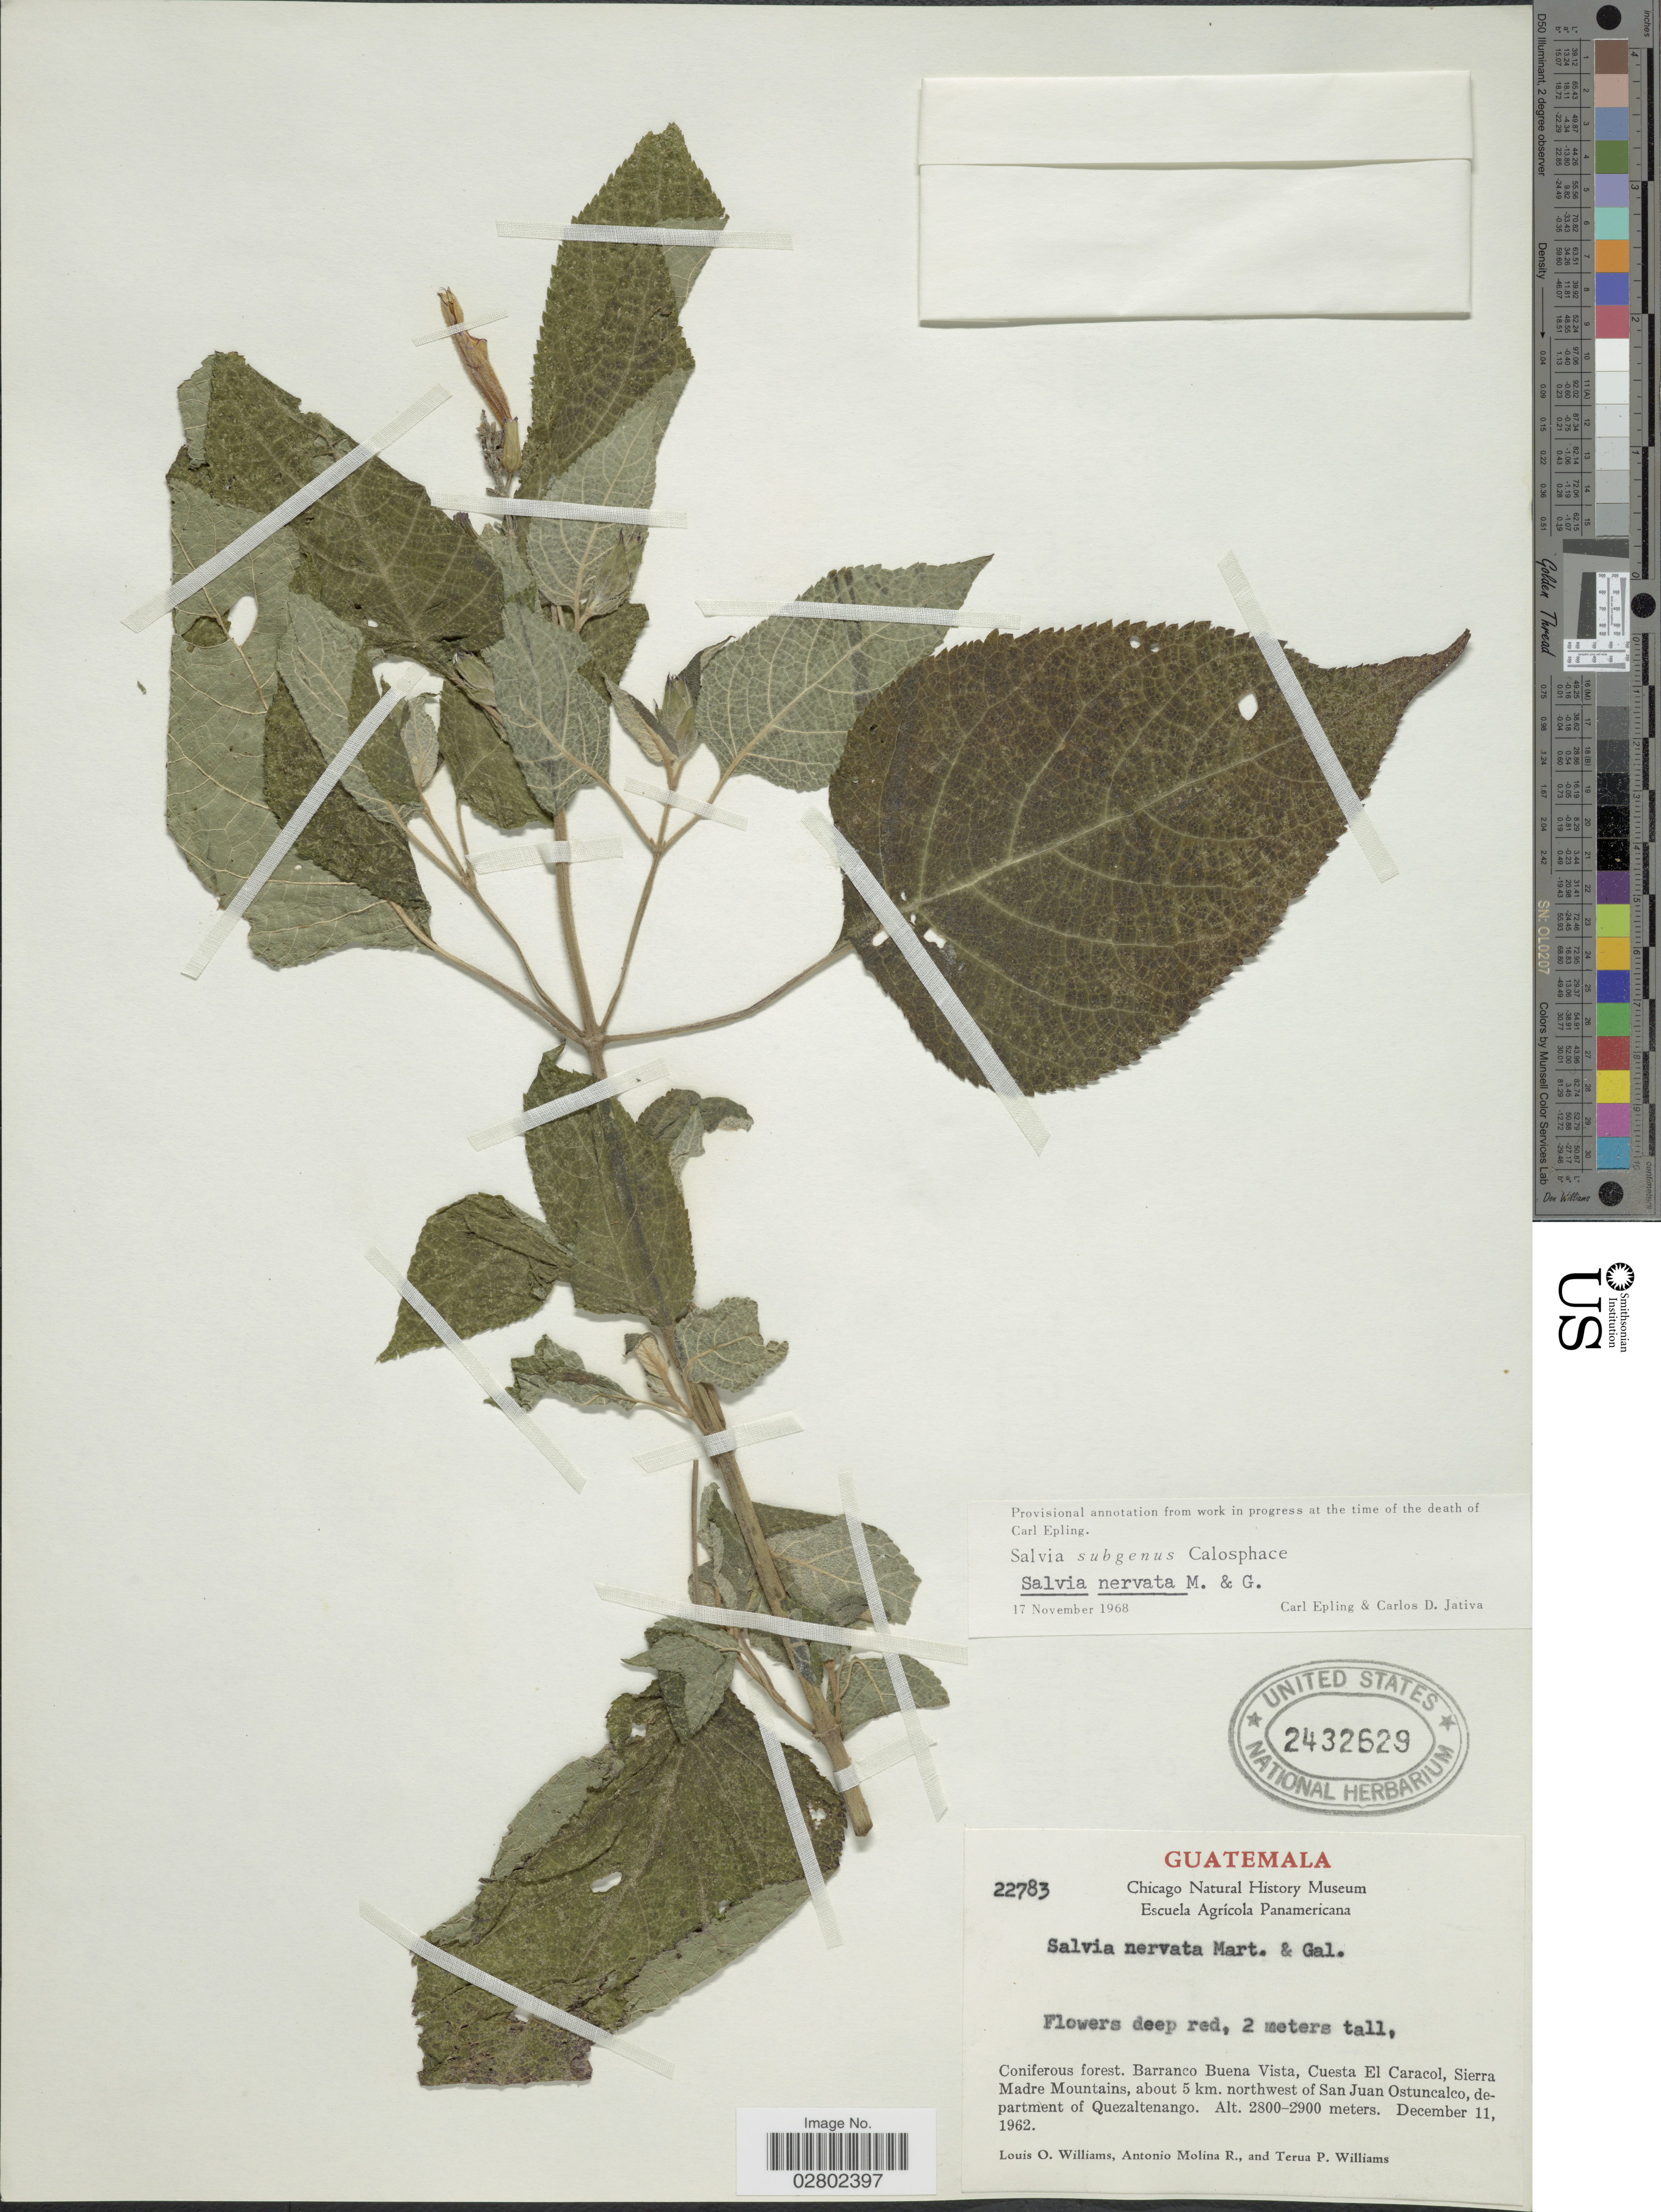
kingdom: Plantae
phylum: Tracheophyta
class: Magnoliopsida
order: Lamiales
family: Lamiaceae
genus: Salvia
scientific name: Salvia nervata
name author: M. Martens & Galeotti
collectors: L. O. Williams, A. Molina R. & T. P. Williams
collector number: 22783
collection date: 1962-12-11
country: Guatemala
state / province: Quetzaltenango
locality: Barranco Buena Vista, Cuesta El Caracol, Sierra Madre Mountains, about 5 km. northwest of San Juan Ostuncalco, department of Quezaltenango.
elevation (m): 2800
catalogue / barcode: US 2432629